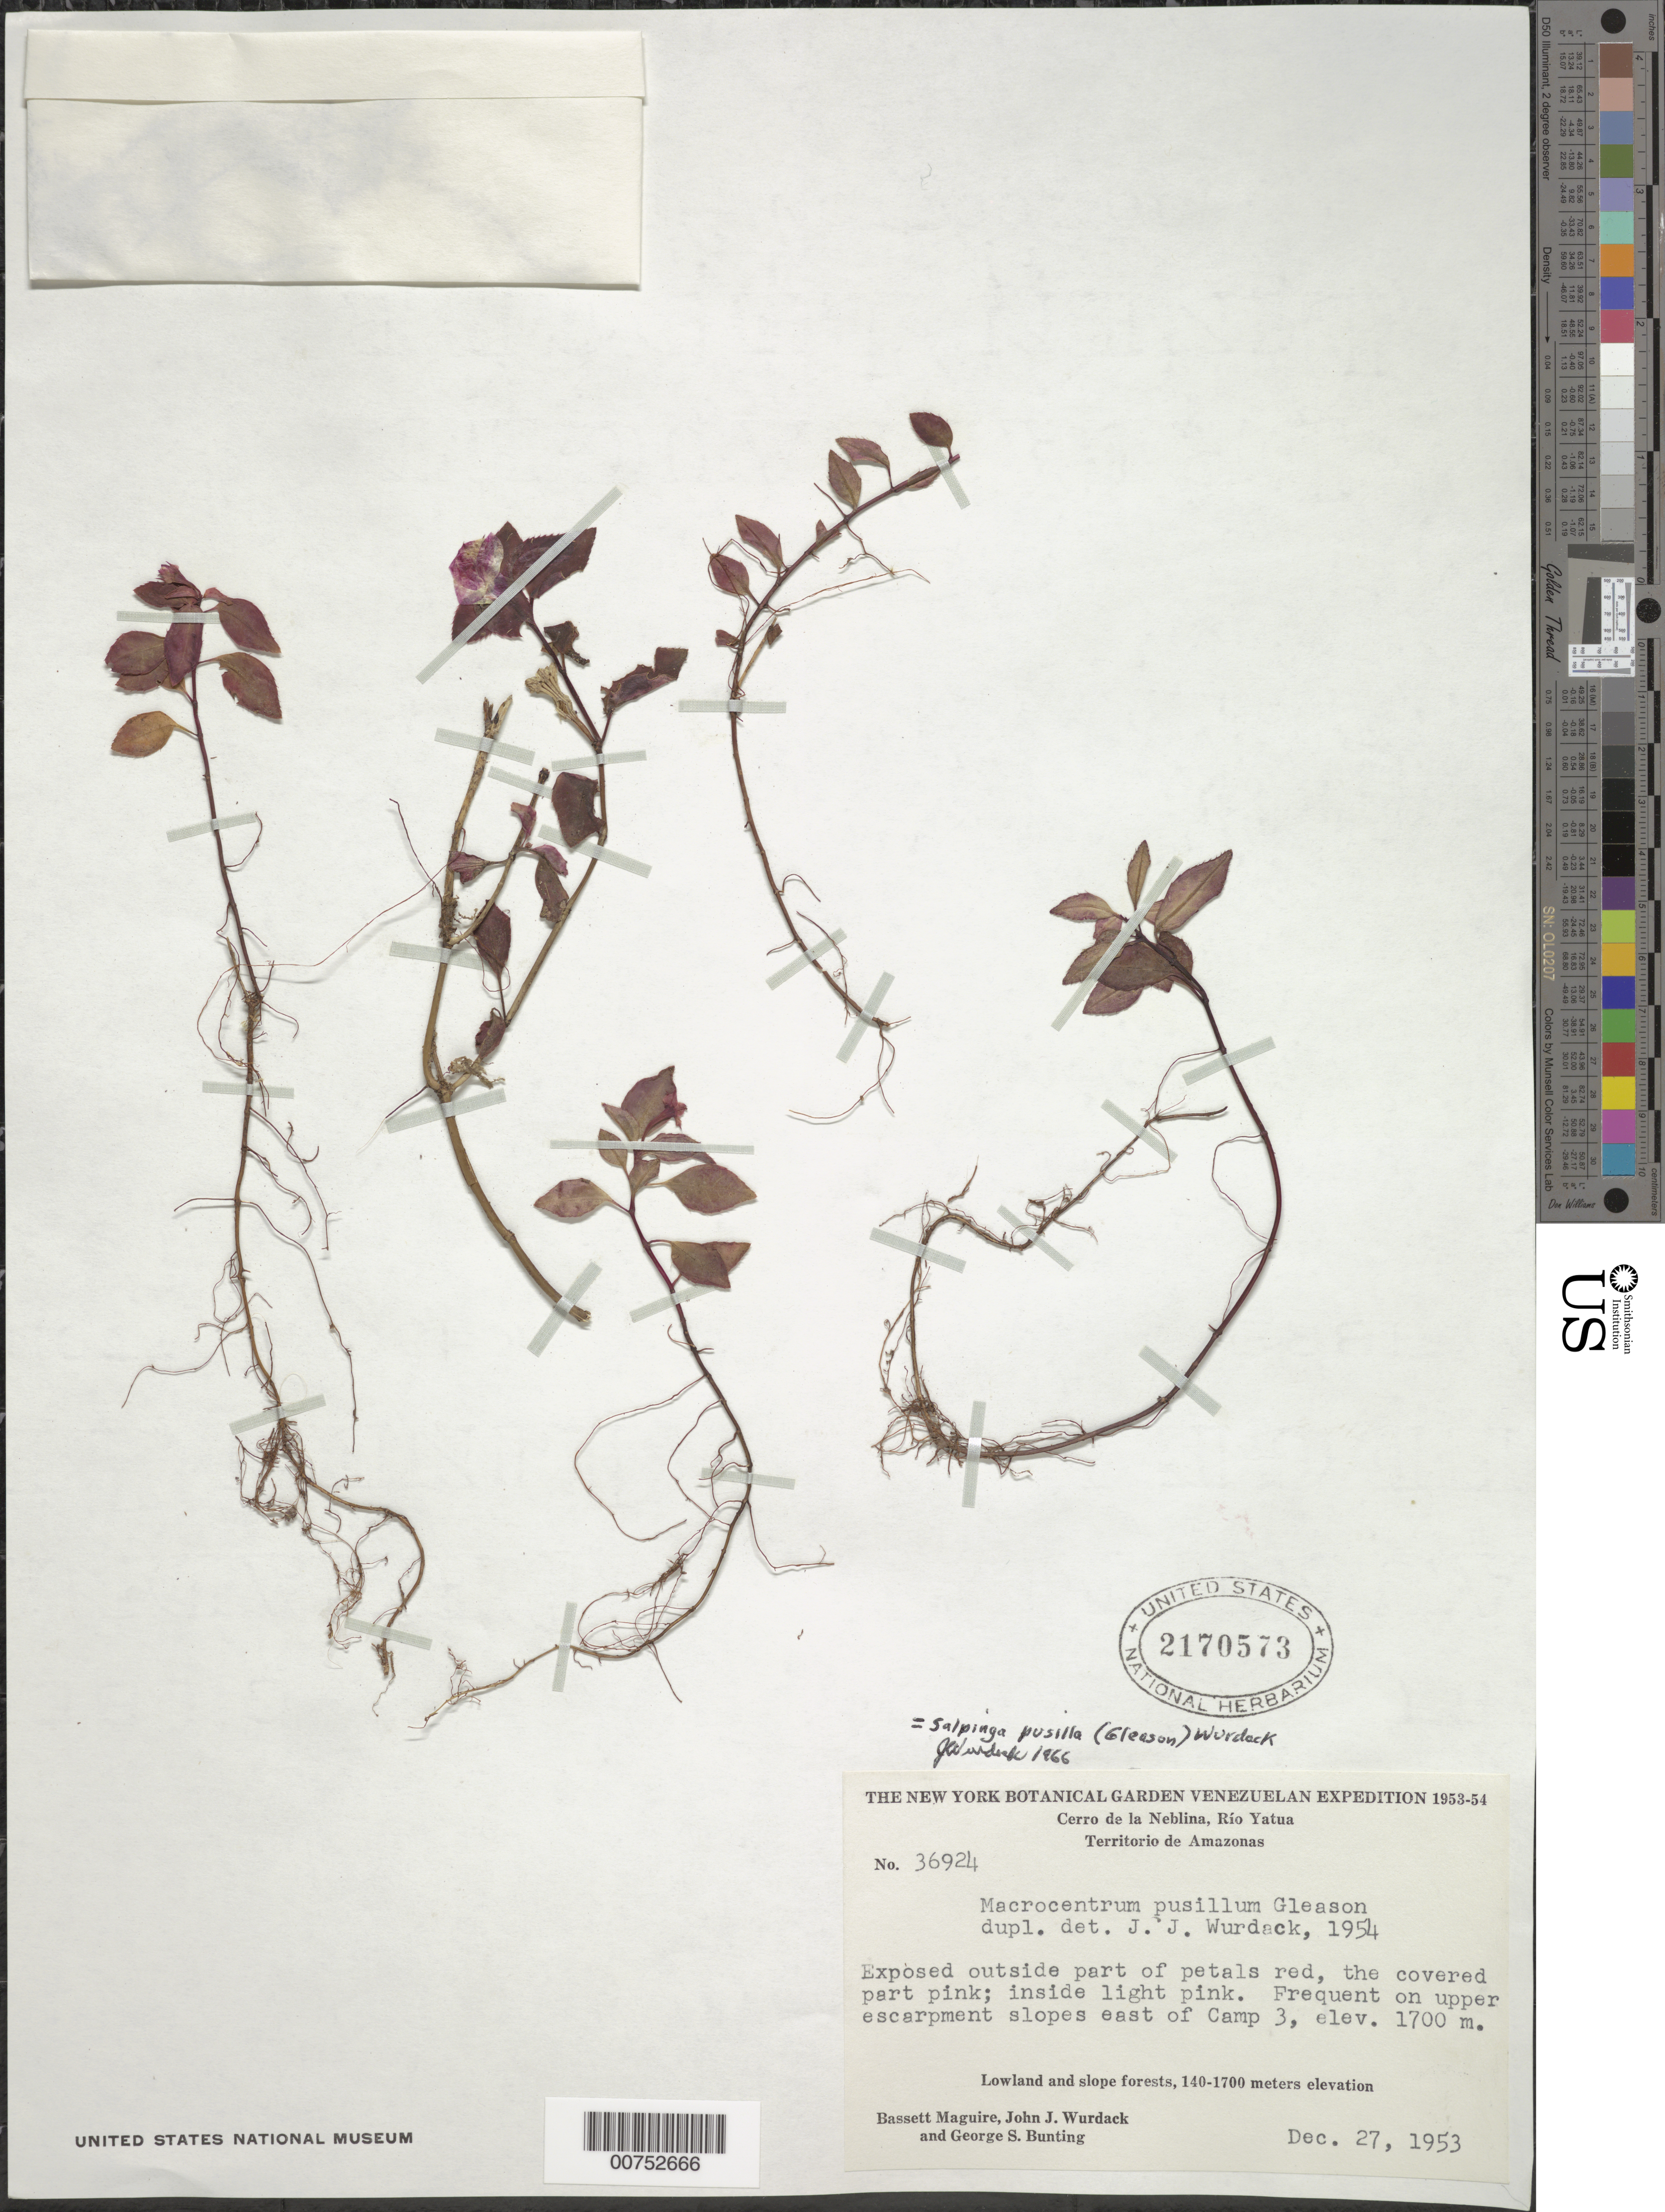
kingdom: Plantae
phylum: Tracheophyta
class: Magnoliopsida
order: Myrtales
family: Melastomataceae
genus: Salpinga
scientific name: Salpinga pusilla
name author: Wurdack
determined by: Wurdack, John J., (US), US (UNITED STATES)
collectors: B. Maguire, J. J. Wurdack & G. S. Bunting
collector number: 36924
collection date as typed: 27-Dec-53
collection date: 1953-12-27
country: Venezuela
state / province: Amazonas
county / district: Río Negro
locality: Cerro de la Neblina, Río Yatua, Camp 3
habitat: Upper escarpment slopes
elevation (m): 1700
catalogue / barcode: US 2170573